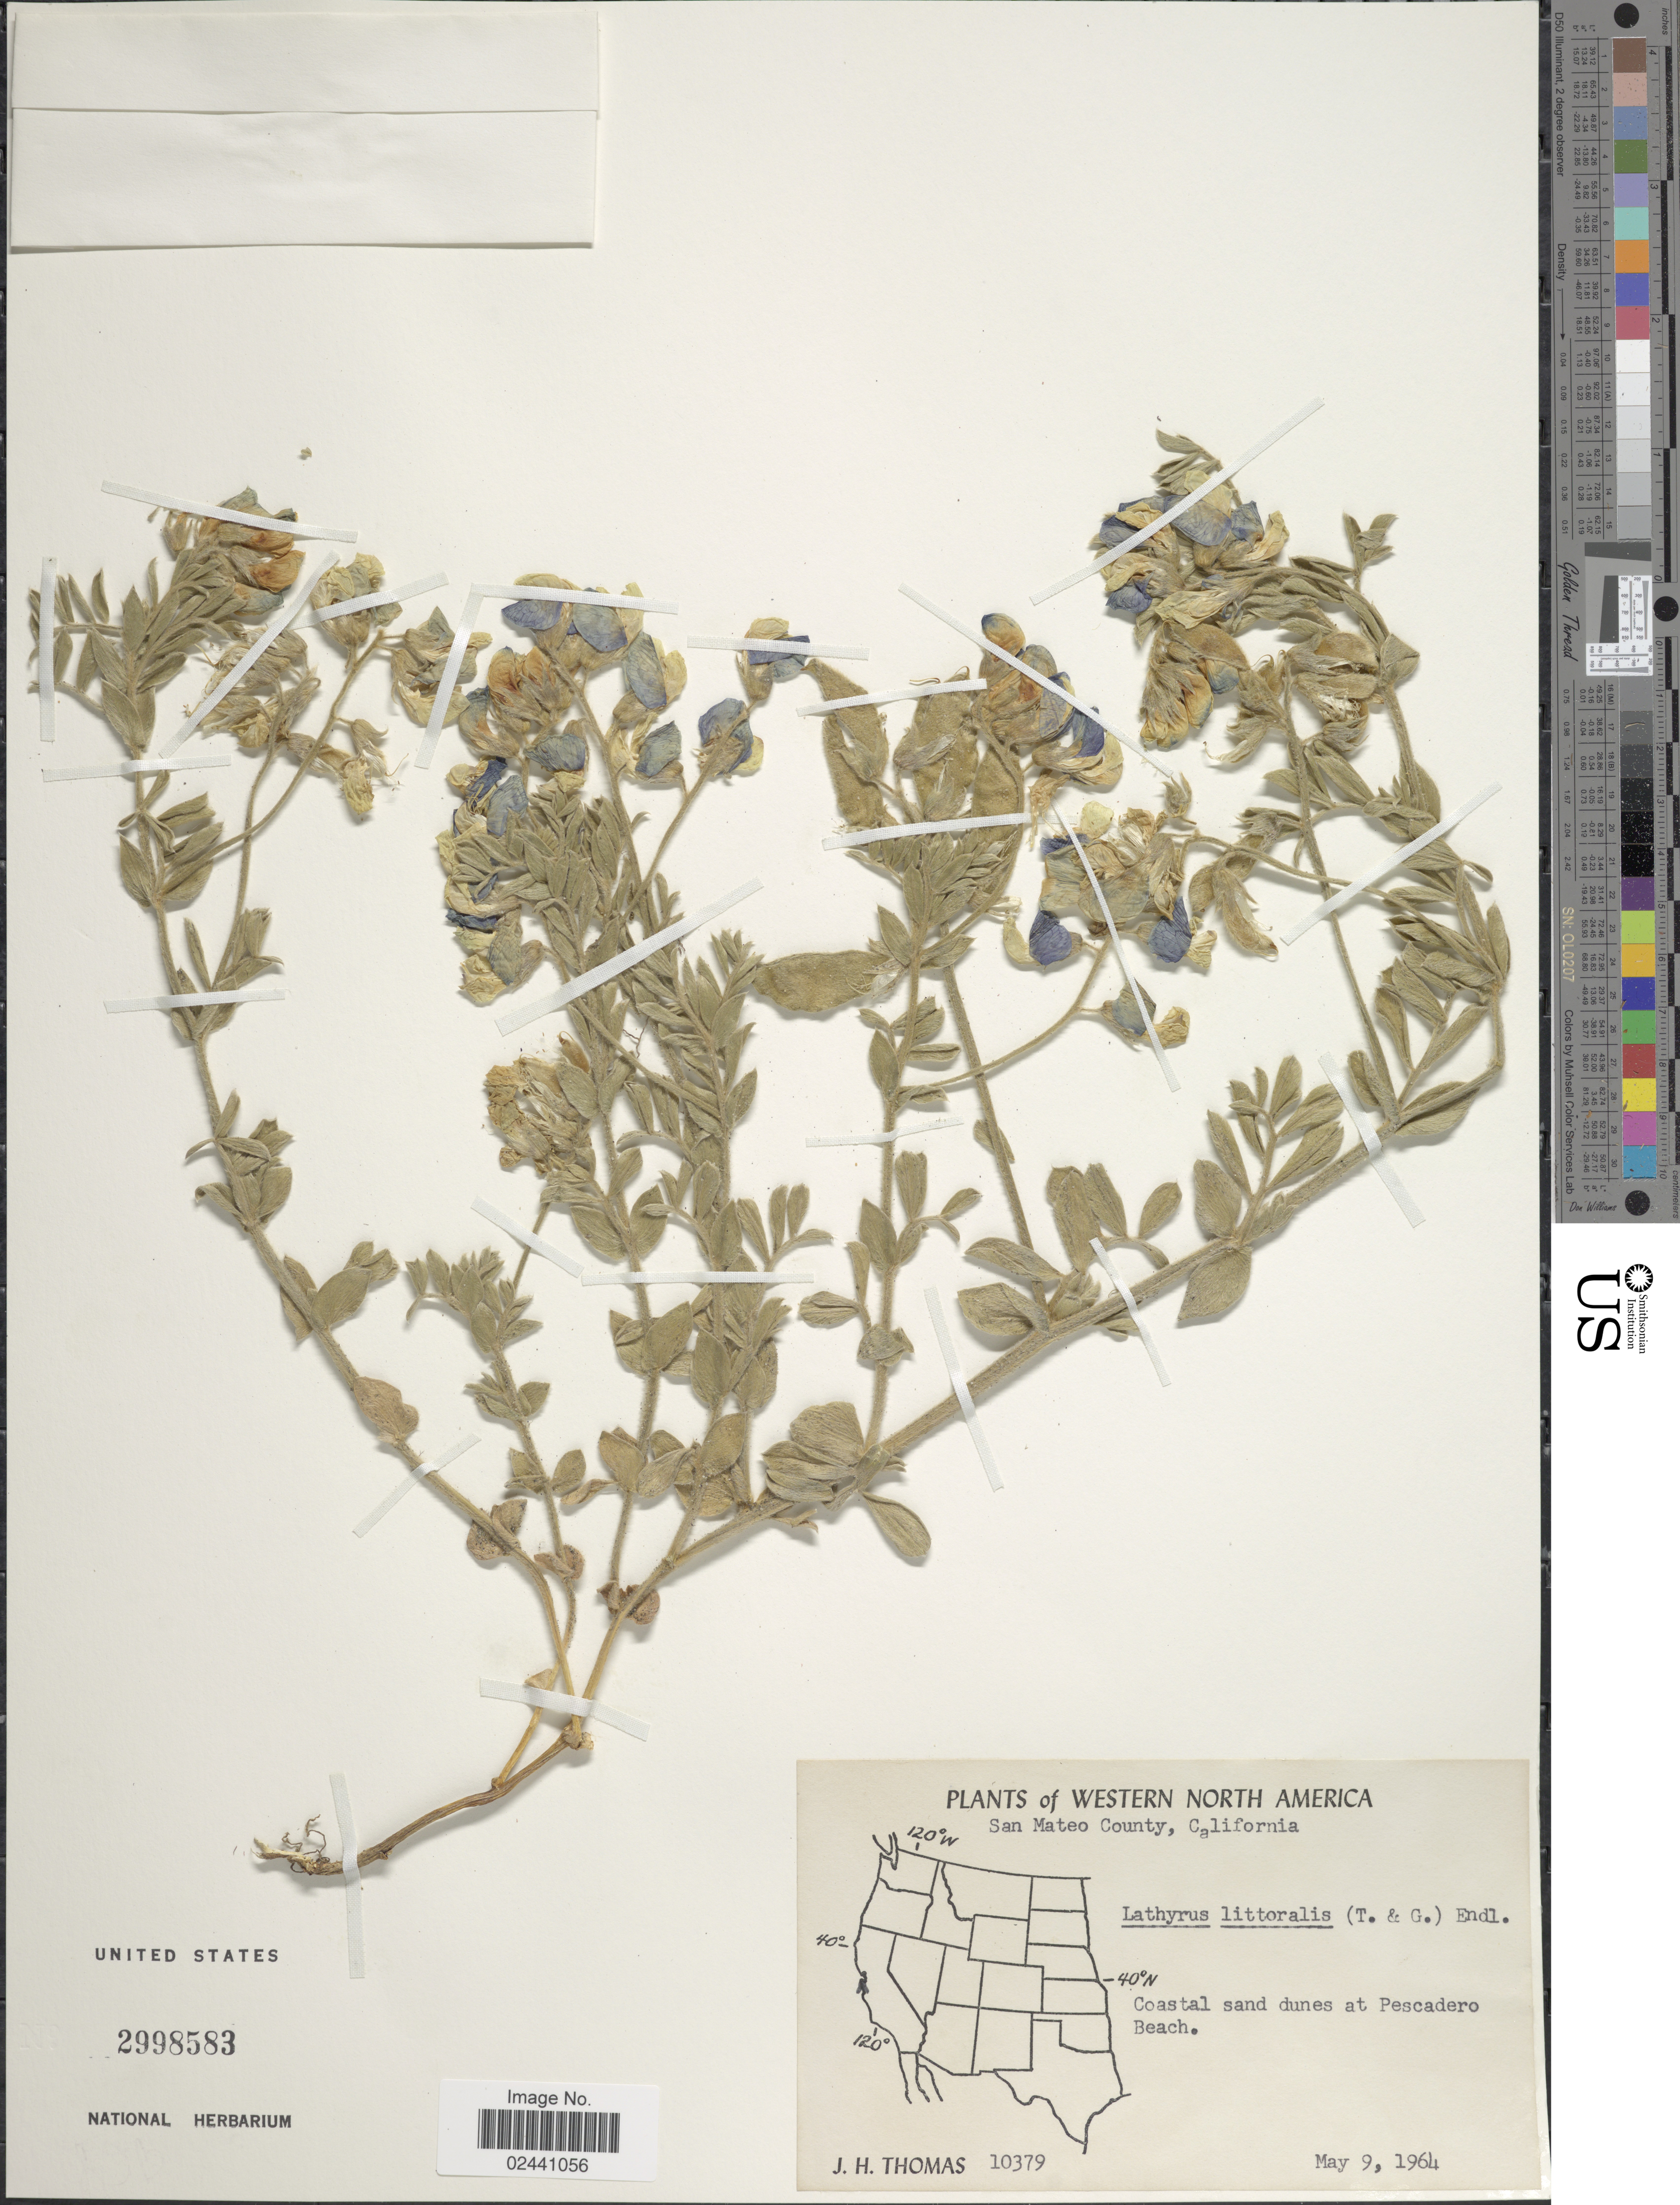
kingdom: Plantae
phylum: Tracheophyta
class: Magnoliopsida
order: Fabales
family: Fabaceae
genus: Lathyrus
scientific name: Lathyrus littoralis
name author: (Torr. & A. Gray) Walp.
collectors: J. H. Thomas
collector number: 10379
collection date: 1964-05-09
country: United States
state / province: California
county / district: San Mateo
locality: Western North America. San Mateo County. At Pescadero Beach.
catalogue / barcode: US 2998583